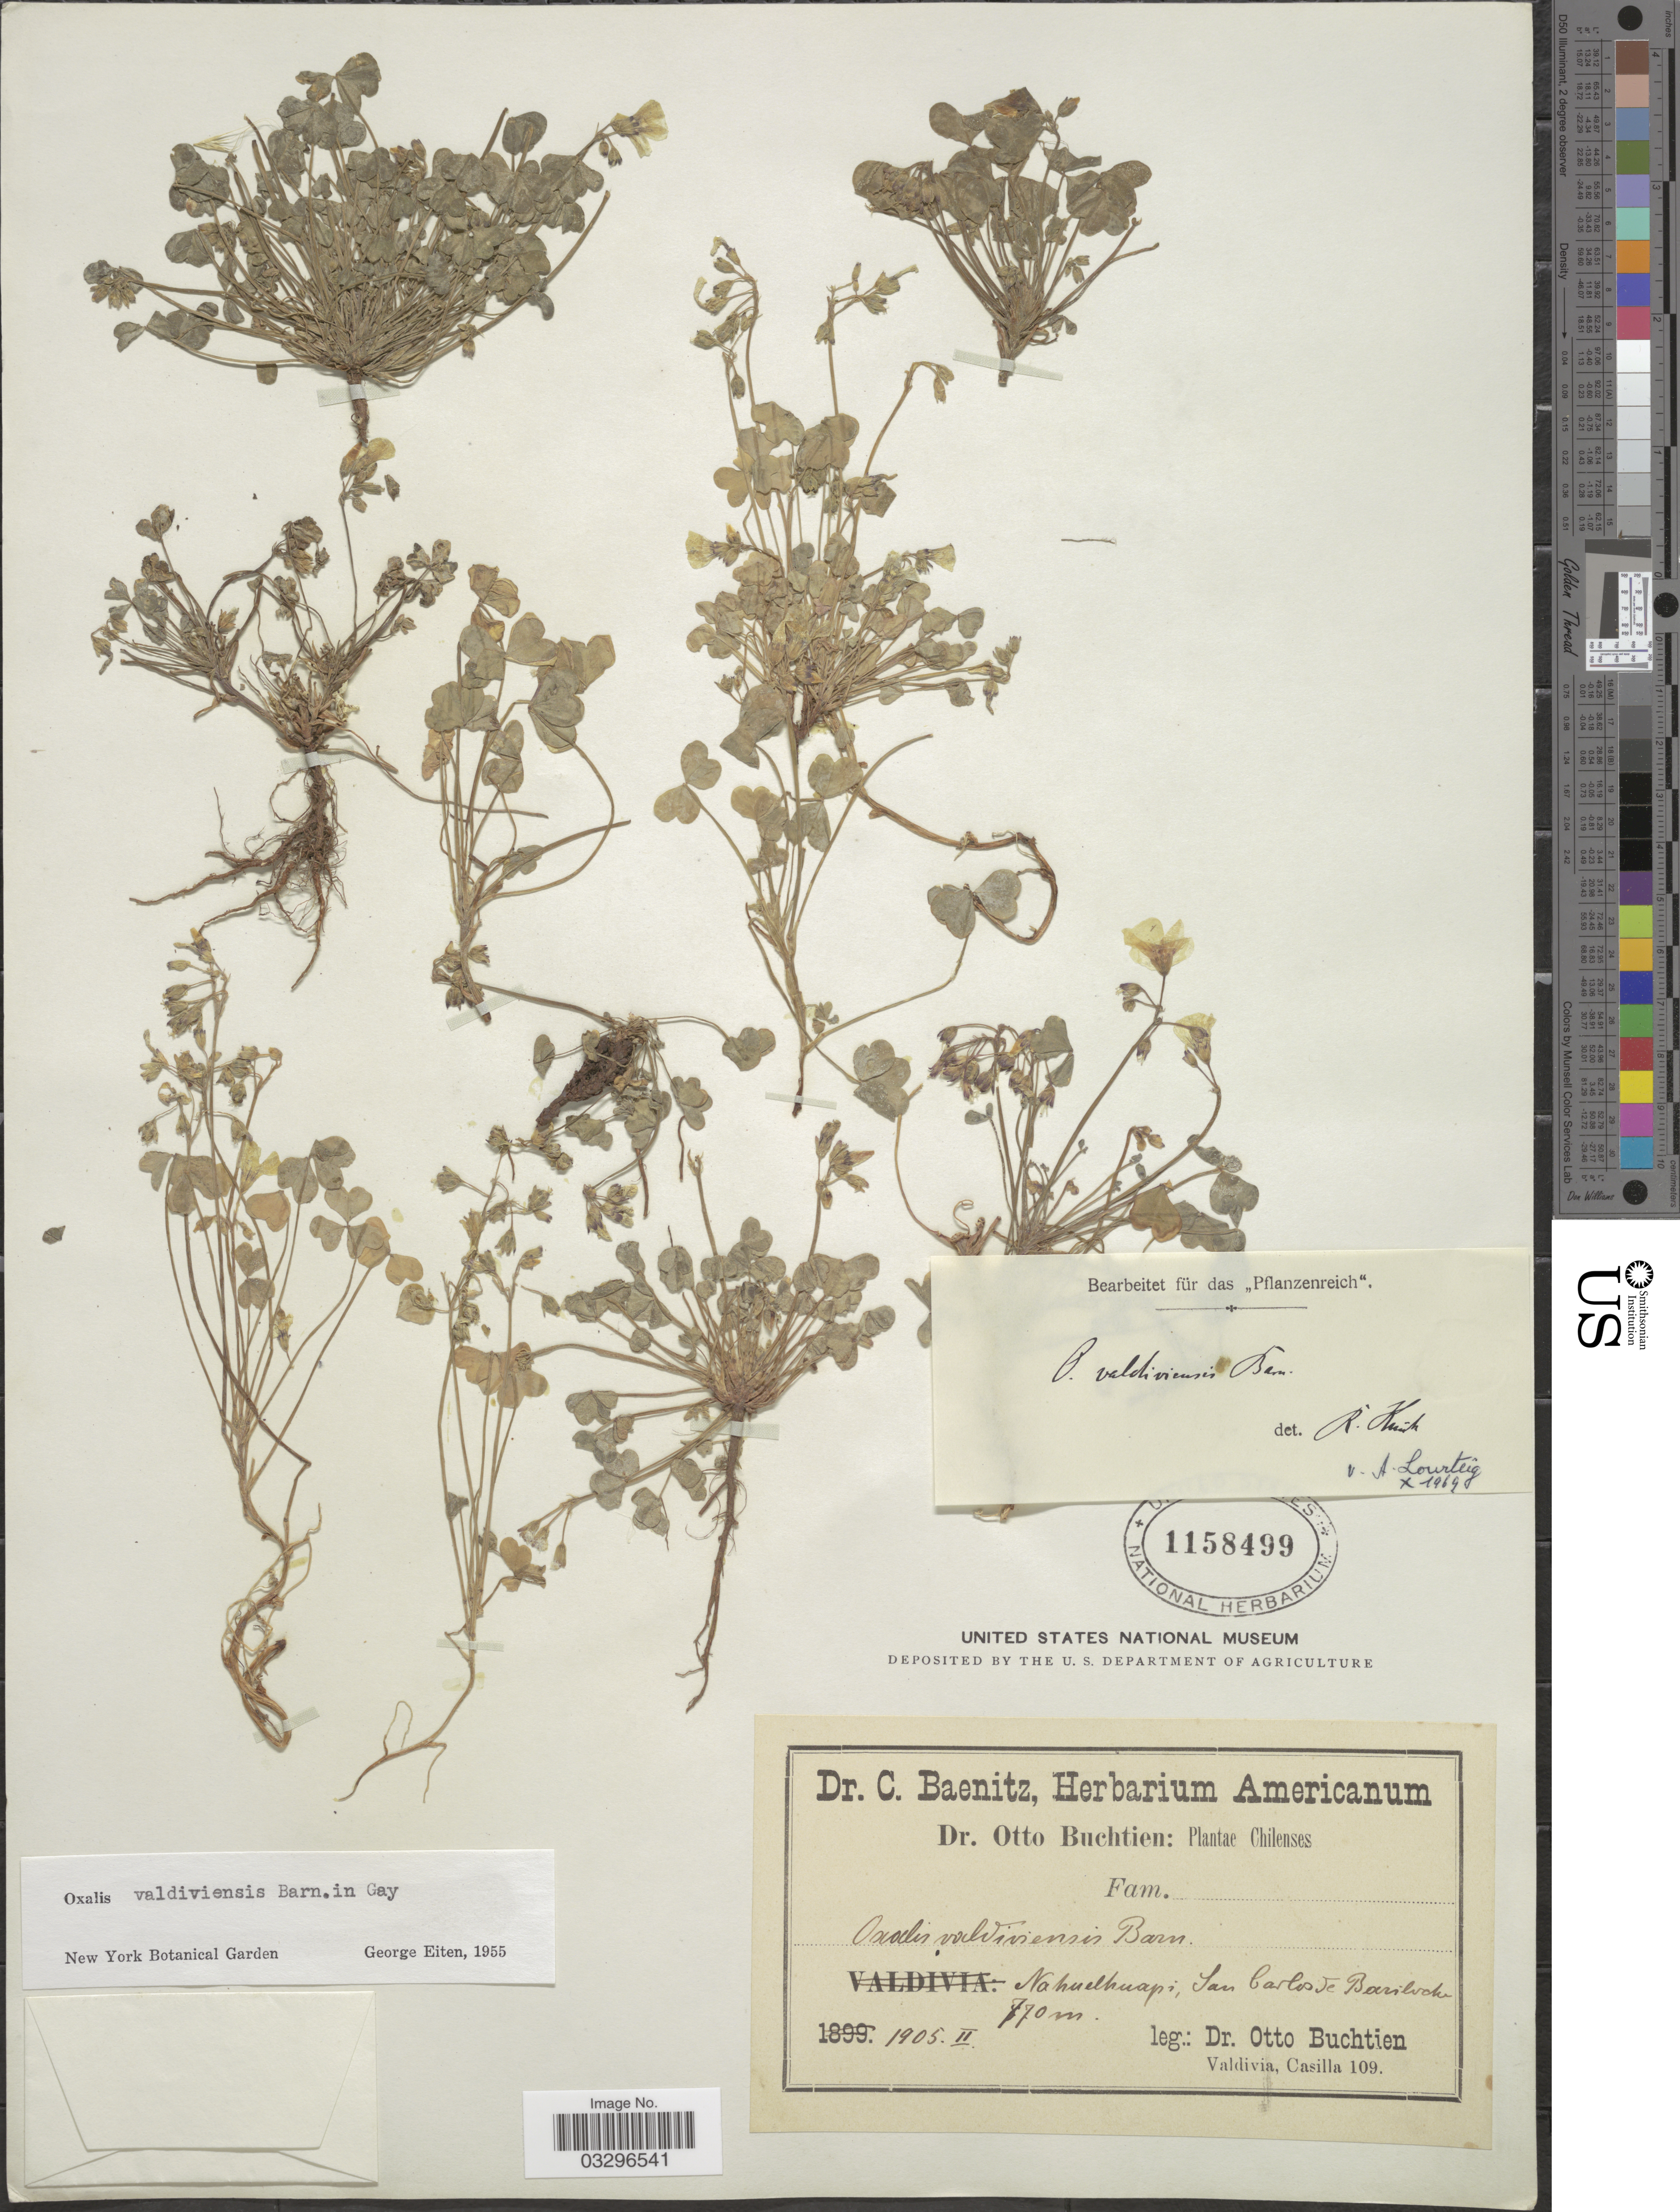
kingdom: Plantae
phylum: Tracheophyta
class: Magnoliopsida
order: Oxalidales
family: Oxalidaceae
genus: Oxalis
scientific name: Oxalis valdiviensis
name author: Barnéoud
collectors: O. Buchtien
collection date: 1905-02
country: Chile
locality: Nahuelhuapi: San Carlos de Bariloche.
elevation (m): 770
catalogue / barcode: US 1158499